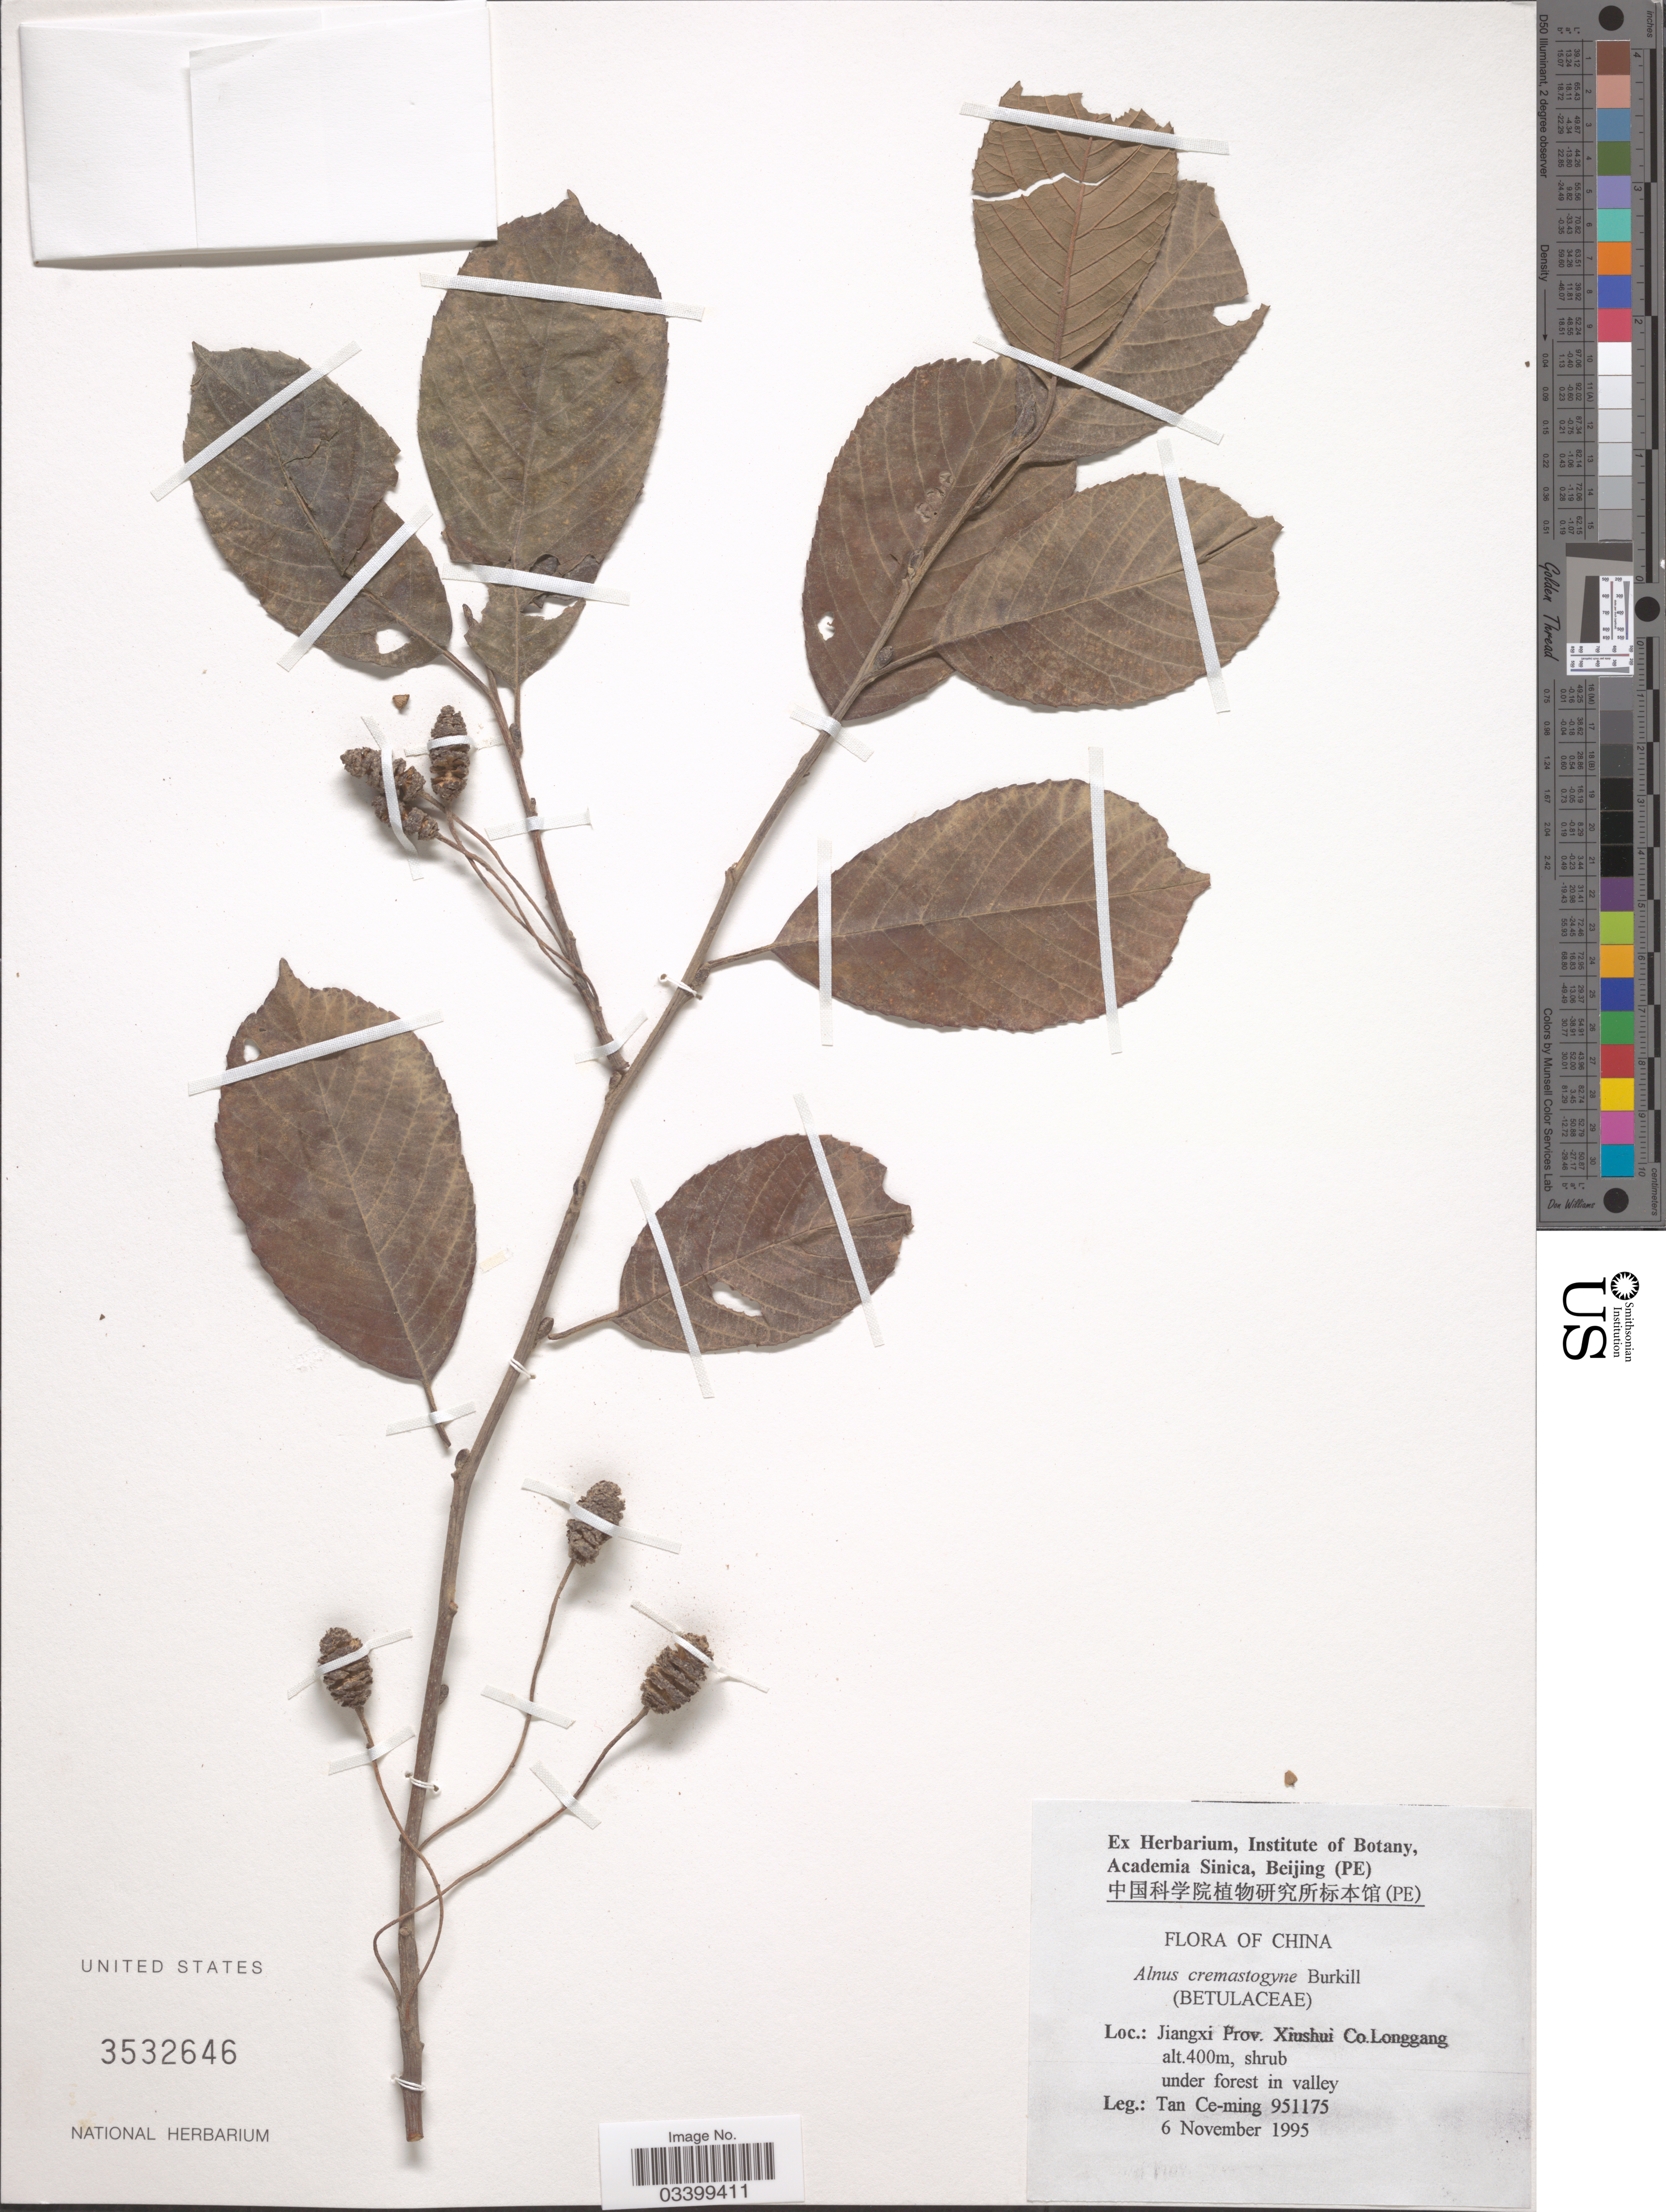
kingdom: Plantae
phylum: Tracheophyta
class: Magnoliopsida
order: Fagales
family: Betulaceae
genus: Alnus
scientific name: Alnus cremastogyne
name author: Burkill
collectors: Tan Ce-Ming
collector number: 951175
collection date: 1995-11-06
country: China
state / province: Jiangxi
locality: Xiushui Co. Longgang.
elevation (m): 400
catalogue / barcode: US 3532646